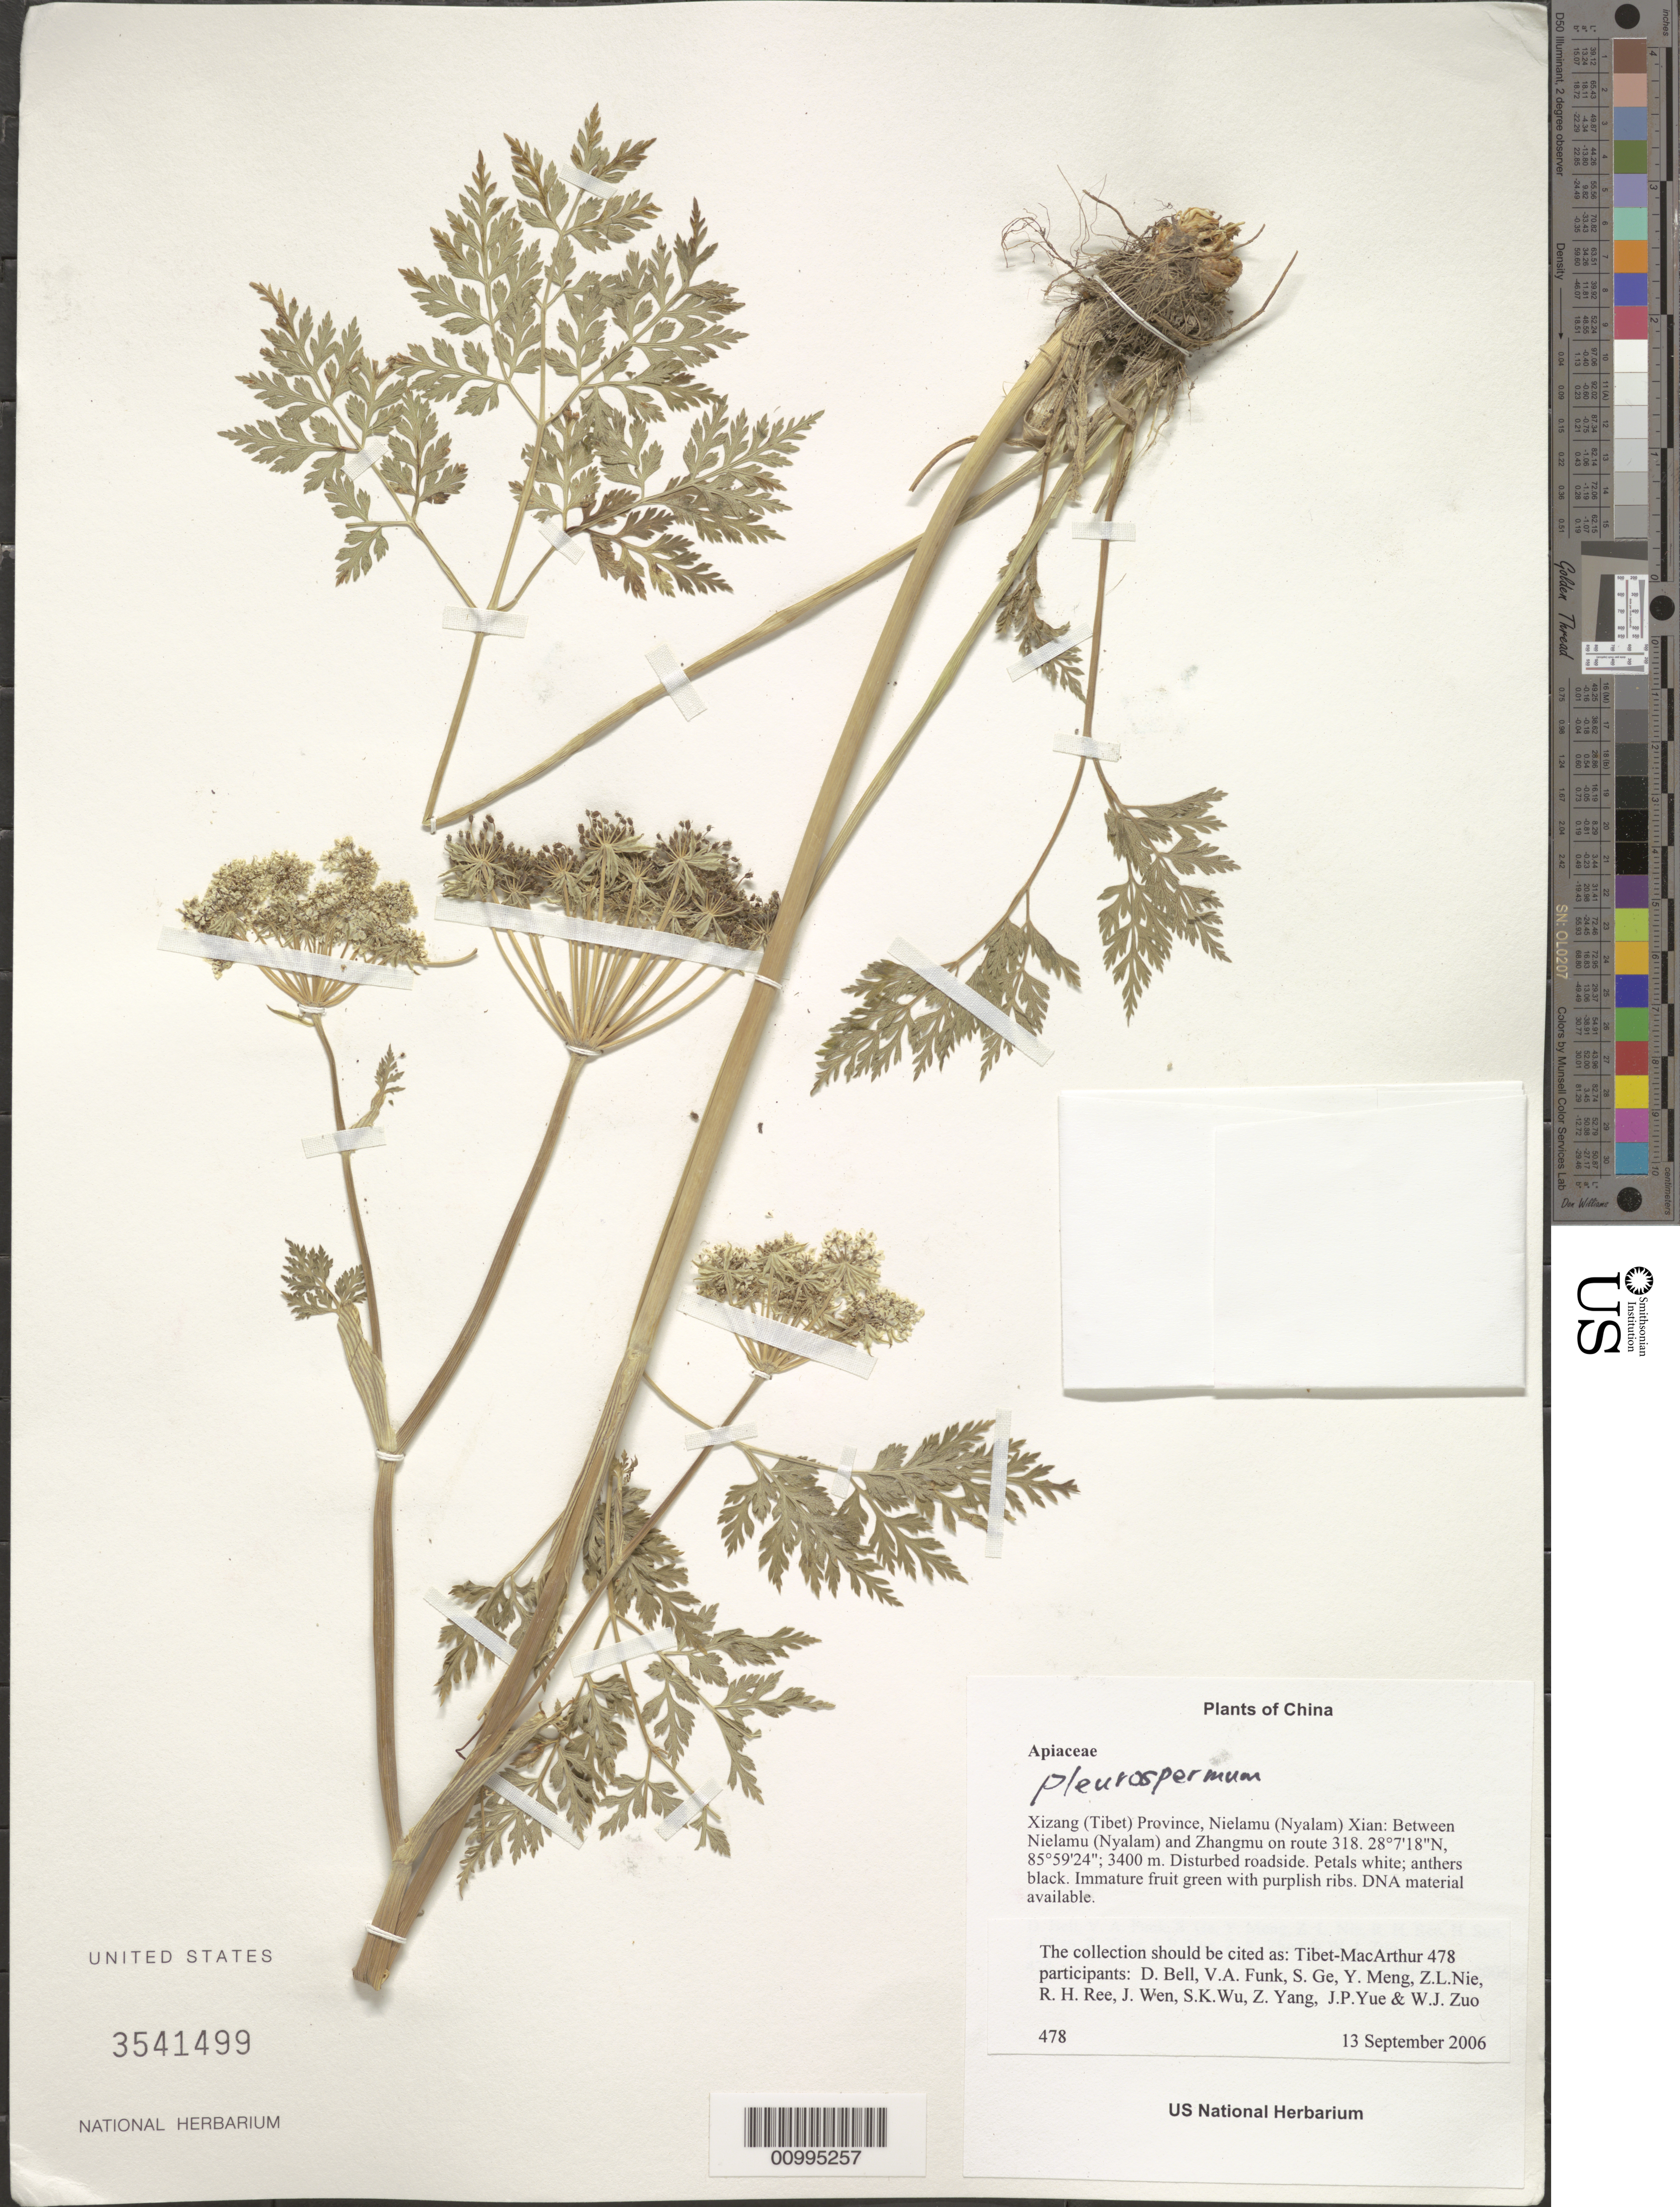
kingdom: Plantae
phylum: Tracheophyta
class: Magnoliopsida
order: Apiales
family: Apiaceae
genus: Pleurospermum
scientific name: Pleurospermum sp.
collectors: Tibet-MacArthur, D. A. Bell, V. Funk, S. Ge, Y. Meng, Z. Nie, R. Ree, H. Sun, J. Wen, Z. Yang, J. Yue, Z. Zhou & W. Zuo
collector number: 478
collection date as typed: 13 Sep 2006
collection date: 2006-09-13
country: China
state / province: Xizang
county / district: Nielamu (Nyalam) Xian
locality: Between Nielamu (Nyalam) and Zhangmu on route 318.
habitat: Rocky slopes, cliff bases and disturbed areas beside road. Disturbed roadside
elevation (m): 3400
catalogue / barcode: US 3541499